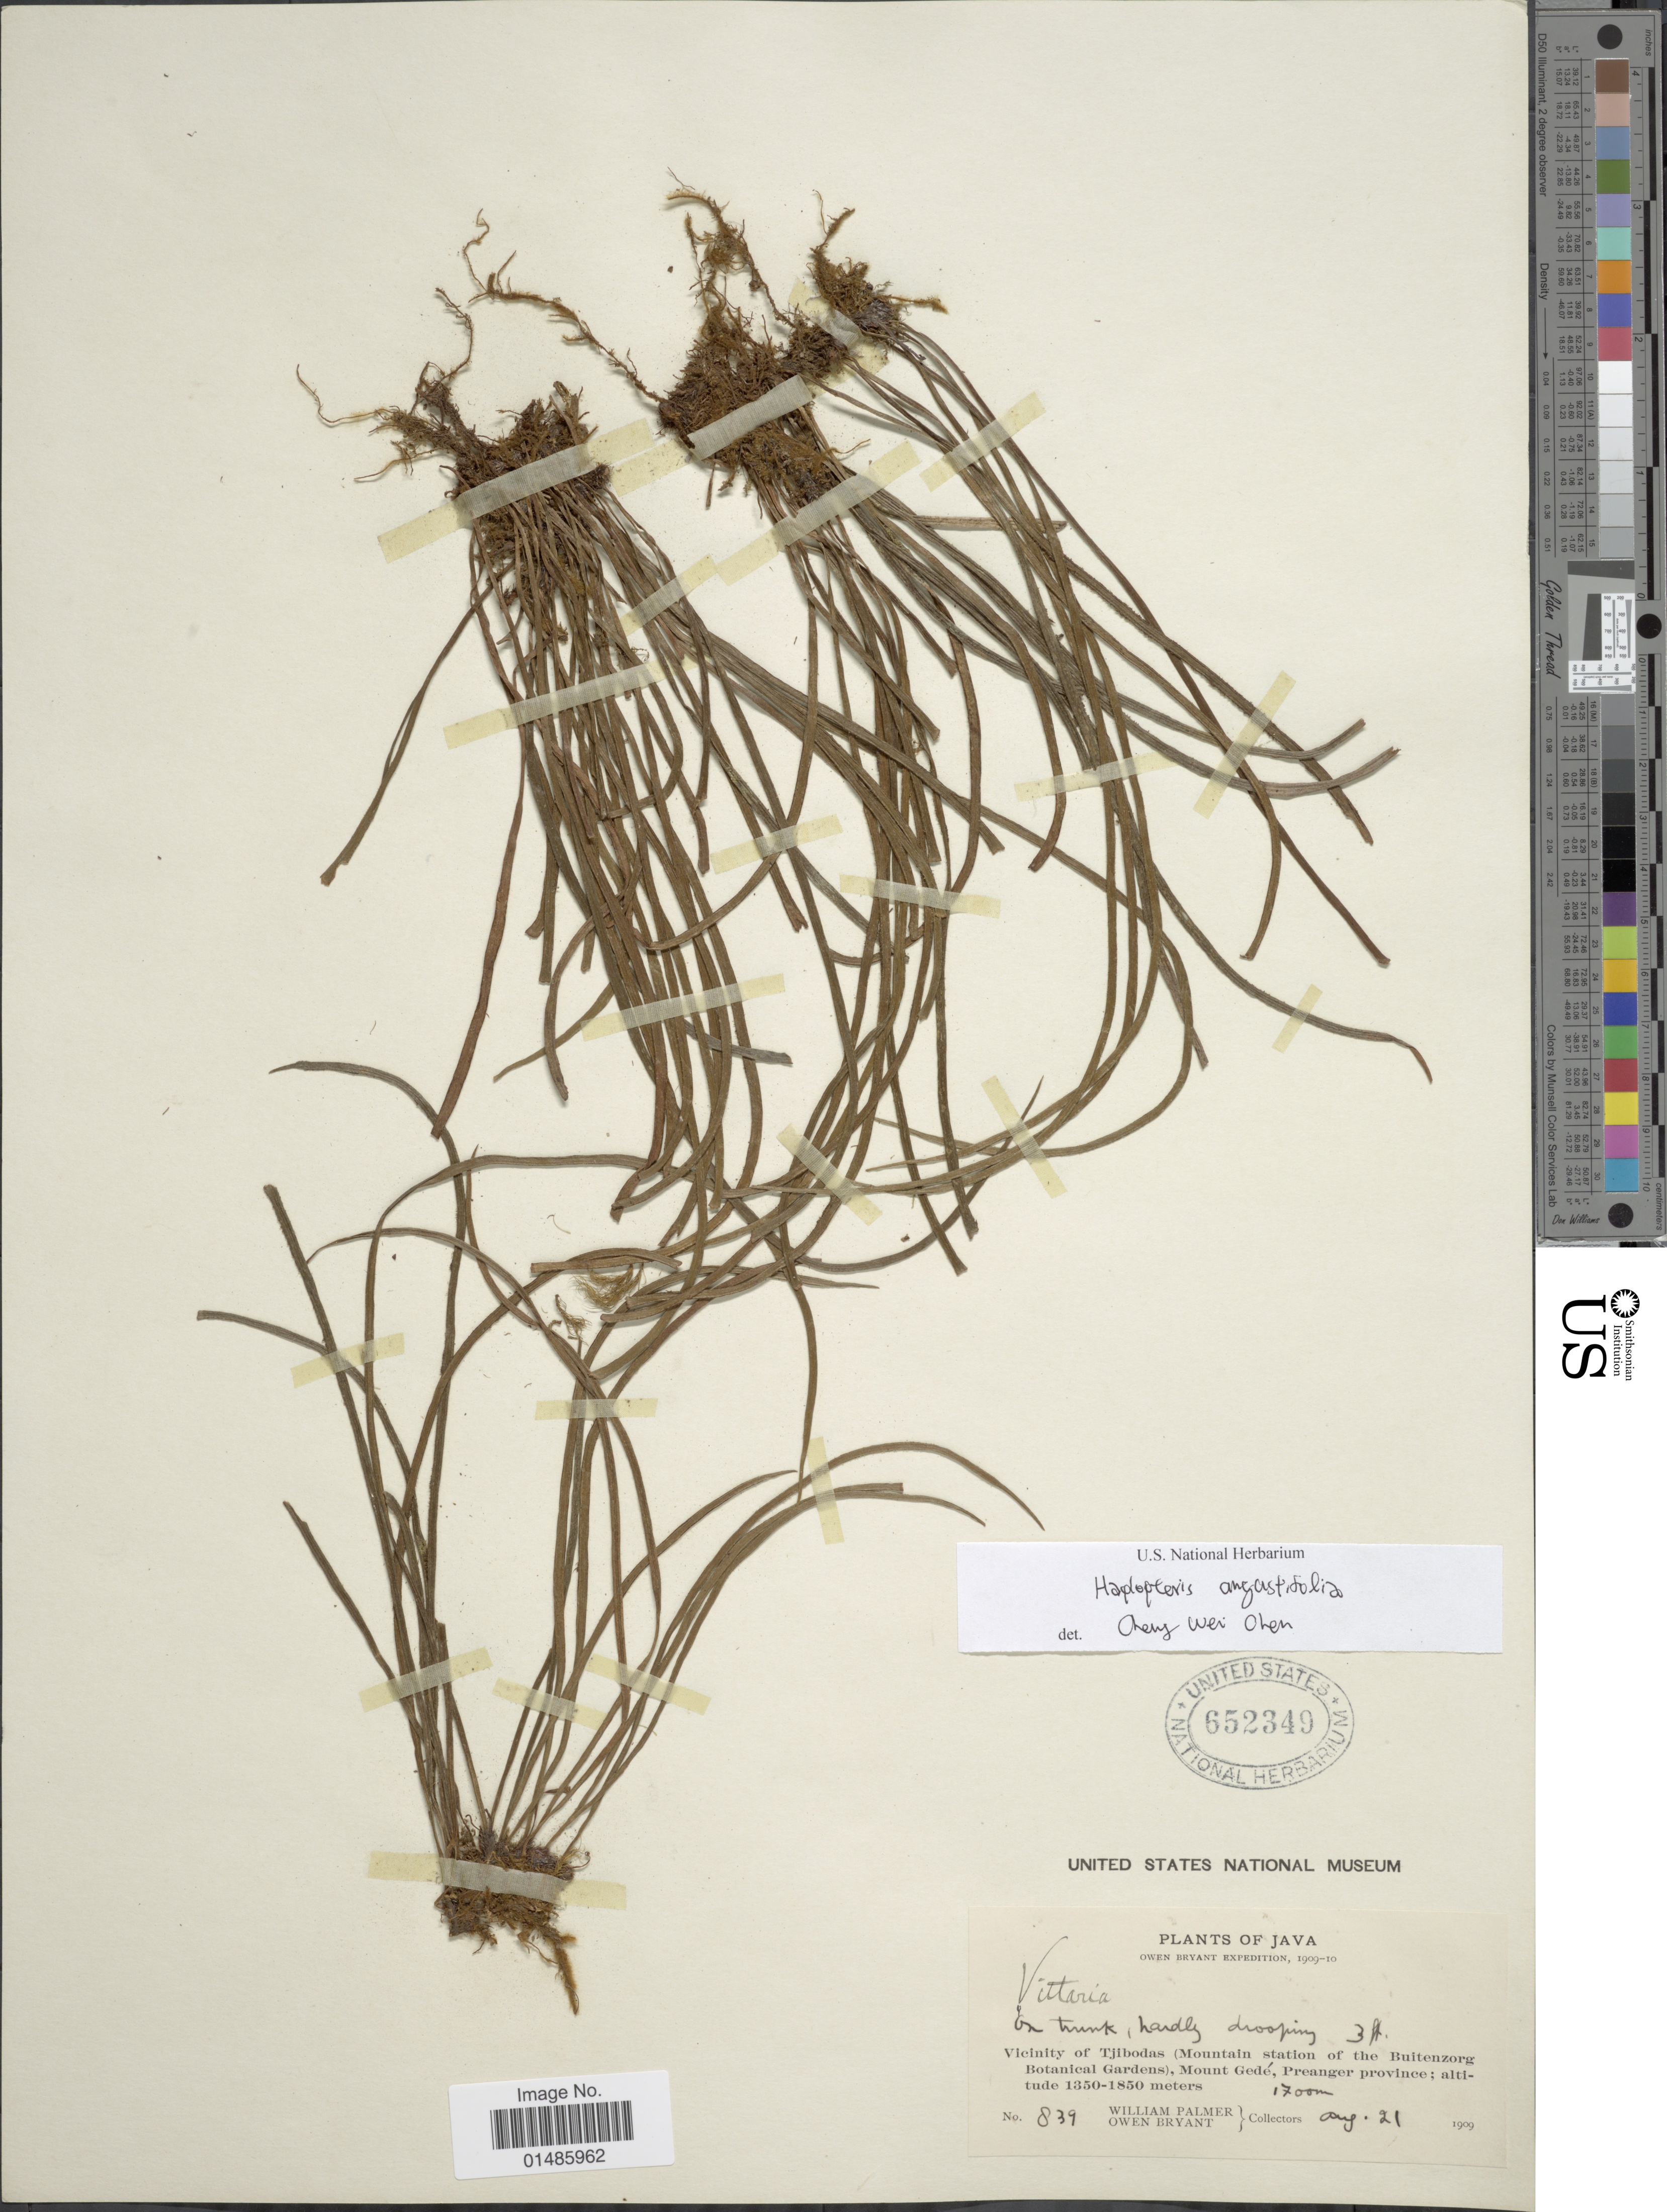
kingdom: Plantae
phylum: Tracheophyta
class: Polypodiopsida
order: Polypodiales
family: Pteridaceae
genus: Haplopteris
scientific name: Haplopteris angustifolia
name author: (Blume) E.H. Crane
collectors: W. Palmer & O. Bryant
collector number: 839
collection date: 1909-08-21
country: Indonesia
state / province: Java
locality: Vicinity of Tjibodas (Mountain station of the Buitenzorg Botanical Gardens), Mount Gedé, Preanger province.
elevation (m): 1700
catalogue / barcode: US 652349